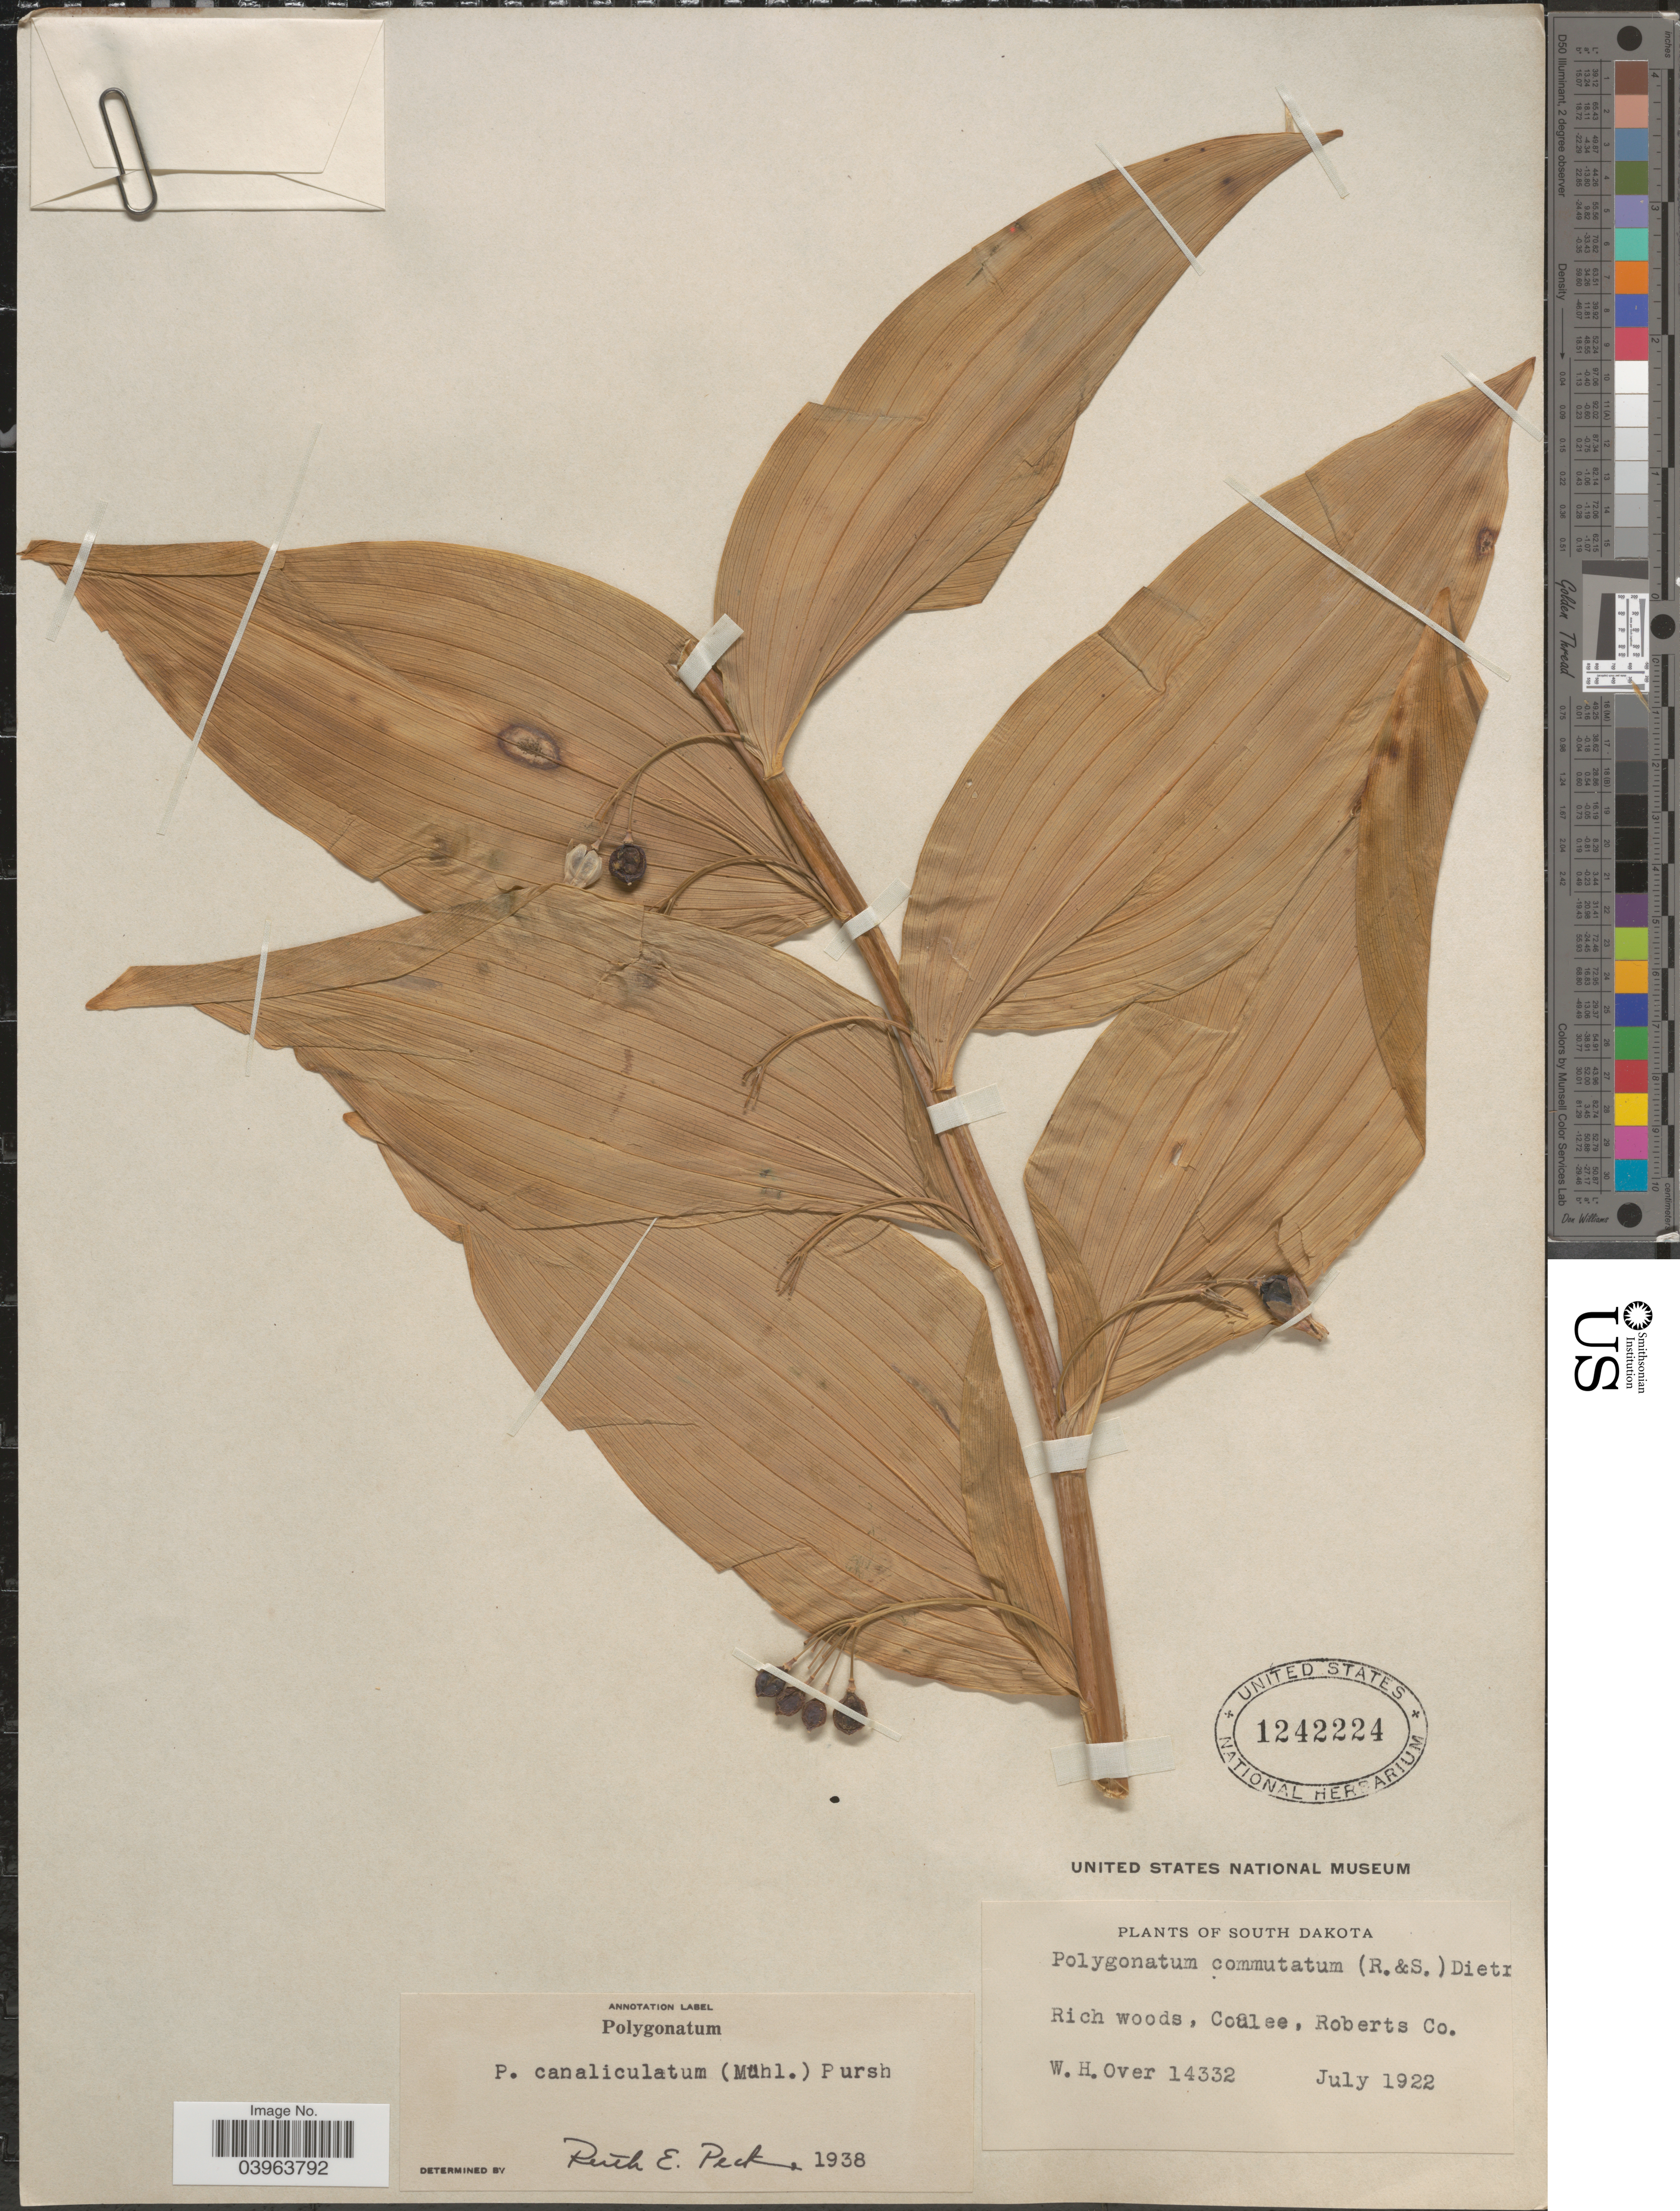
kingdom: Plantae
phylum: Tracheophyta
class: Liliopsida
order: Asparagales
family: Asparagaceae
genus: Polygonatum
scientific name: Polygonatum commutatum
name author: (Schult. f.) A. Dietr.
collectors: W. Over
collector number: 14332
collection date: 1922-07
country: United States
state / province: South Dakota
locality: Coulee, Roberts Co.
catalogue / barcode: US 1242224